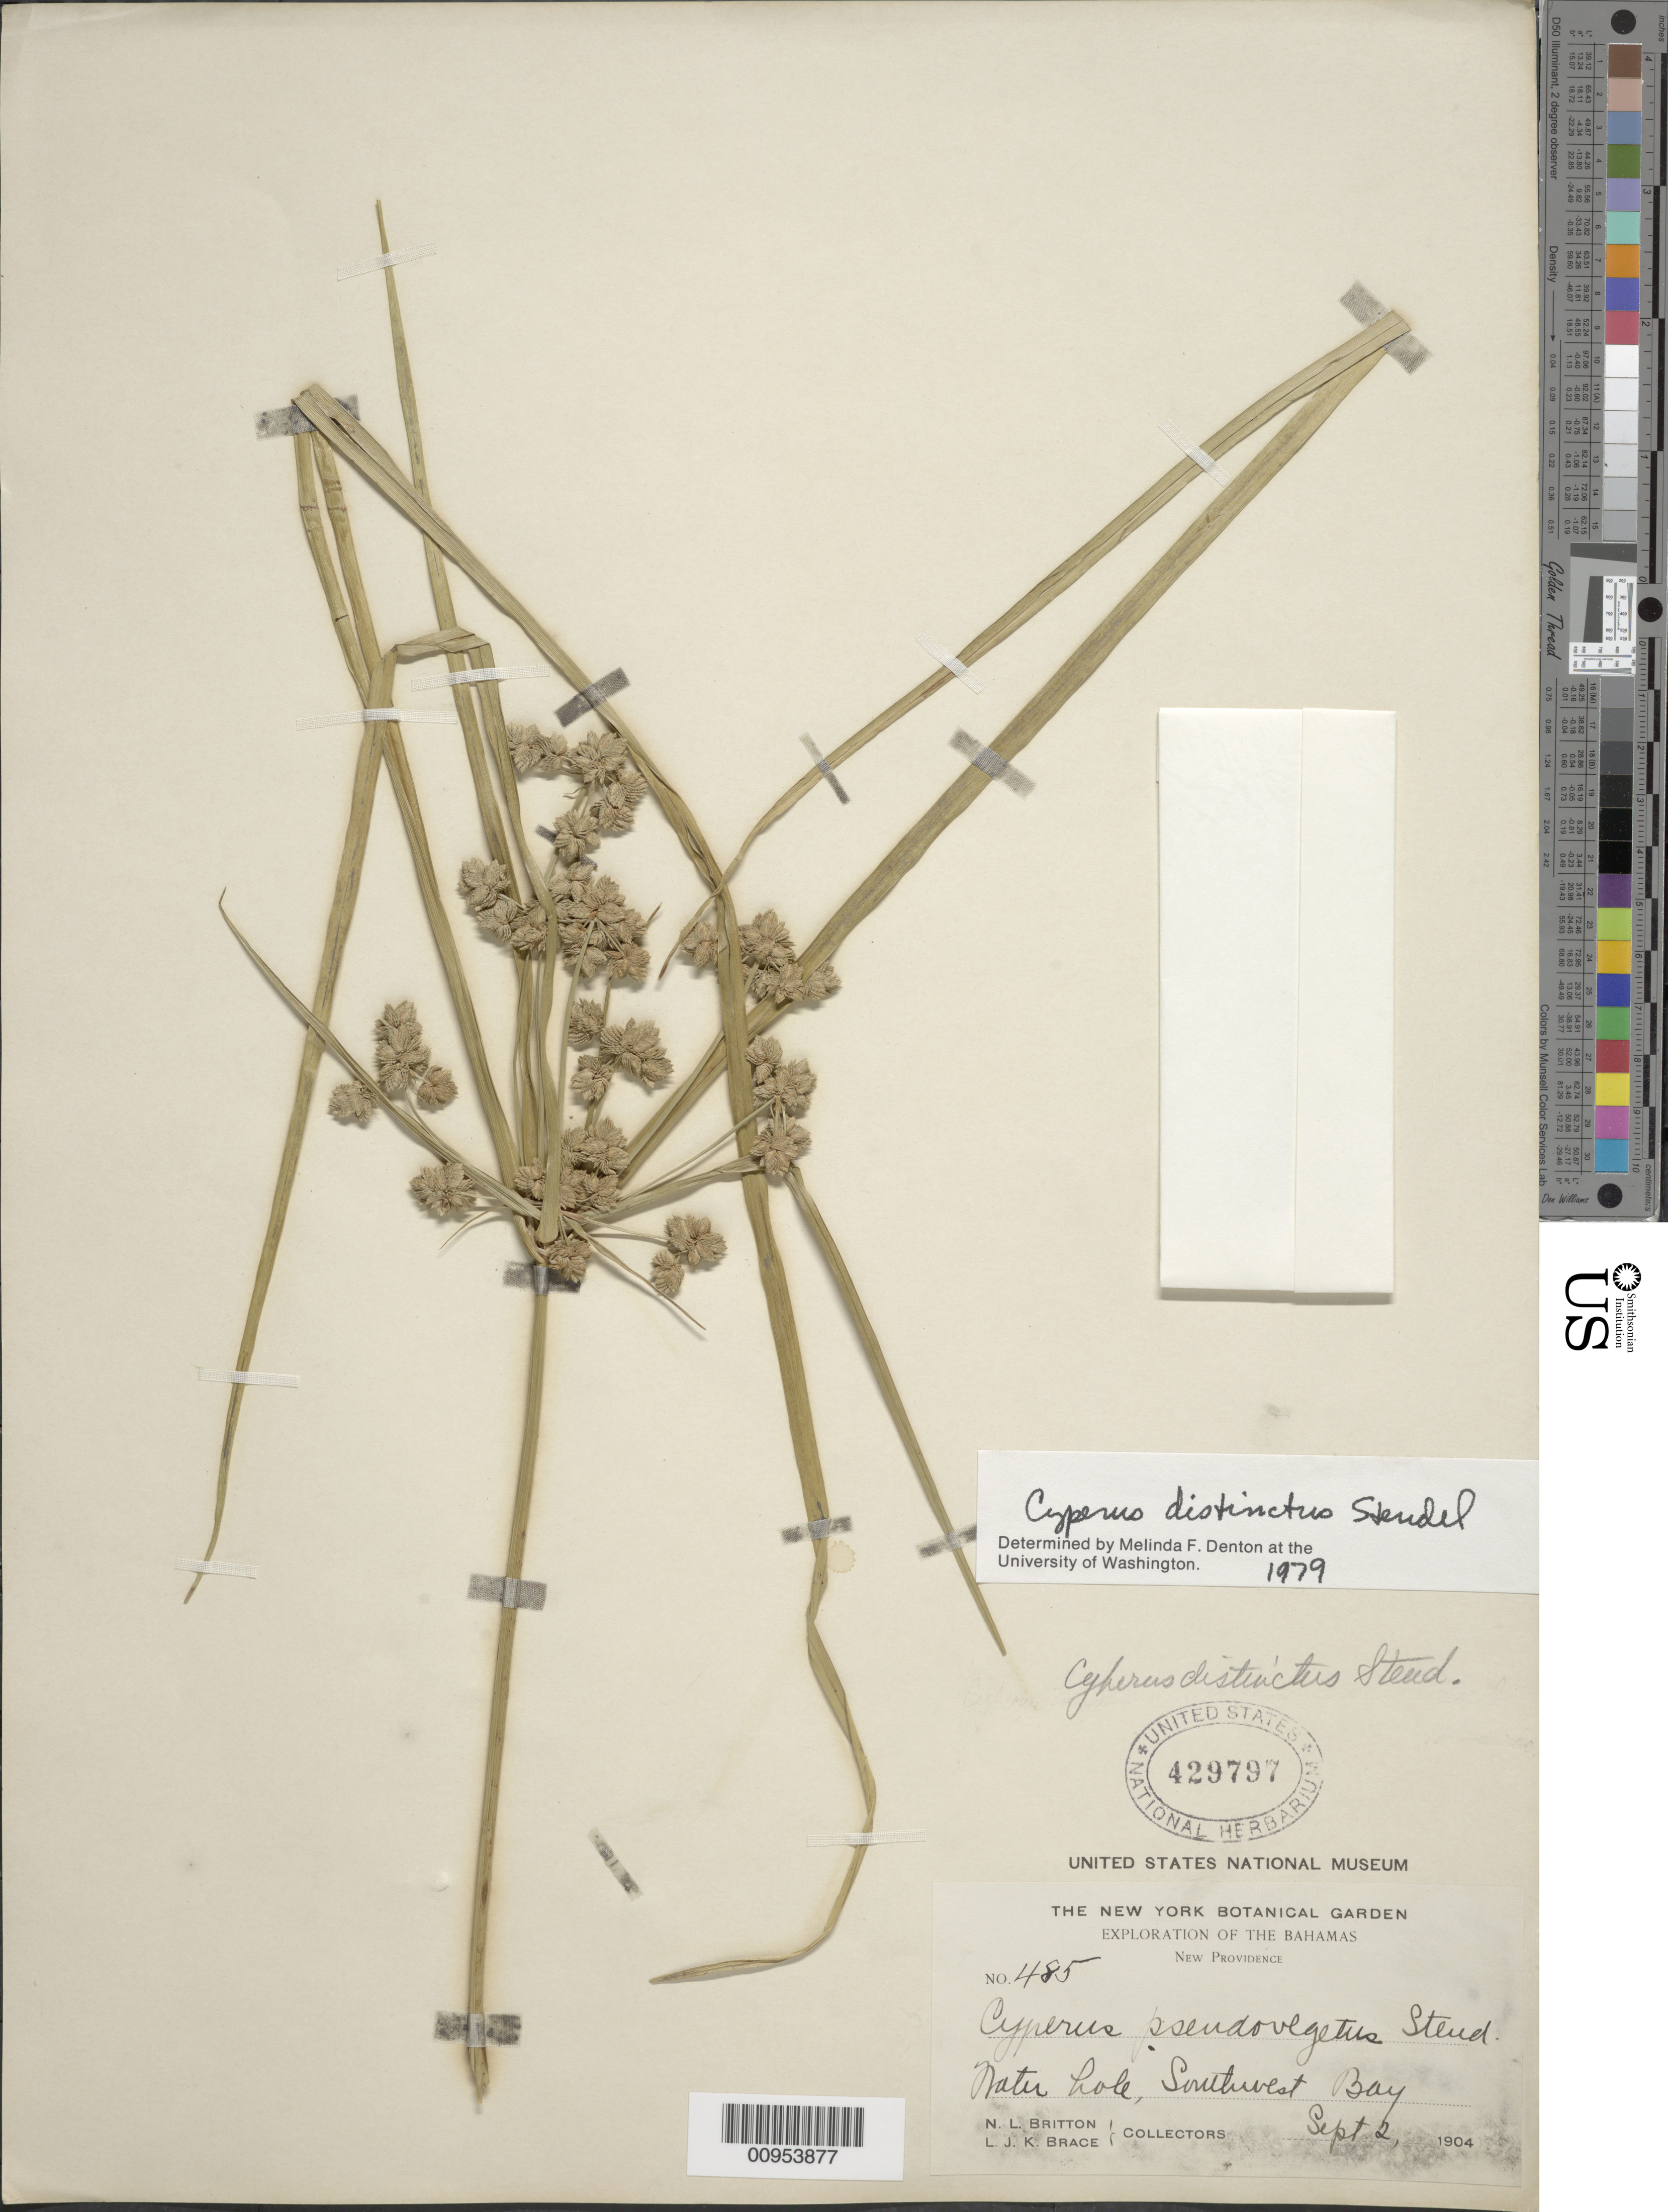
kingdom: Plantae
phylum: Tracheophyta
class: Liliopsida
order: Poales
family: Cyperaceae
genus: Cyperus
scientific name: Cyperus distinctus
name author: Steud.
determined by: Denton, M. F.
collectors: N. Britton & L. J. K. Brace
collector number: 485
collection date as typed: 02 Sep 1904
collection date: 1904-09-02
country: Bahamas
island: New Providence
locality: Water hole, Southwest Bay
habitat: Water hole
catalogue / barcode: US 429797